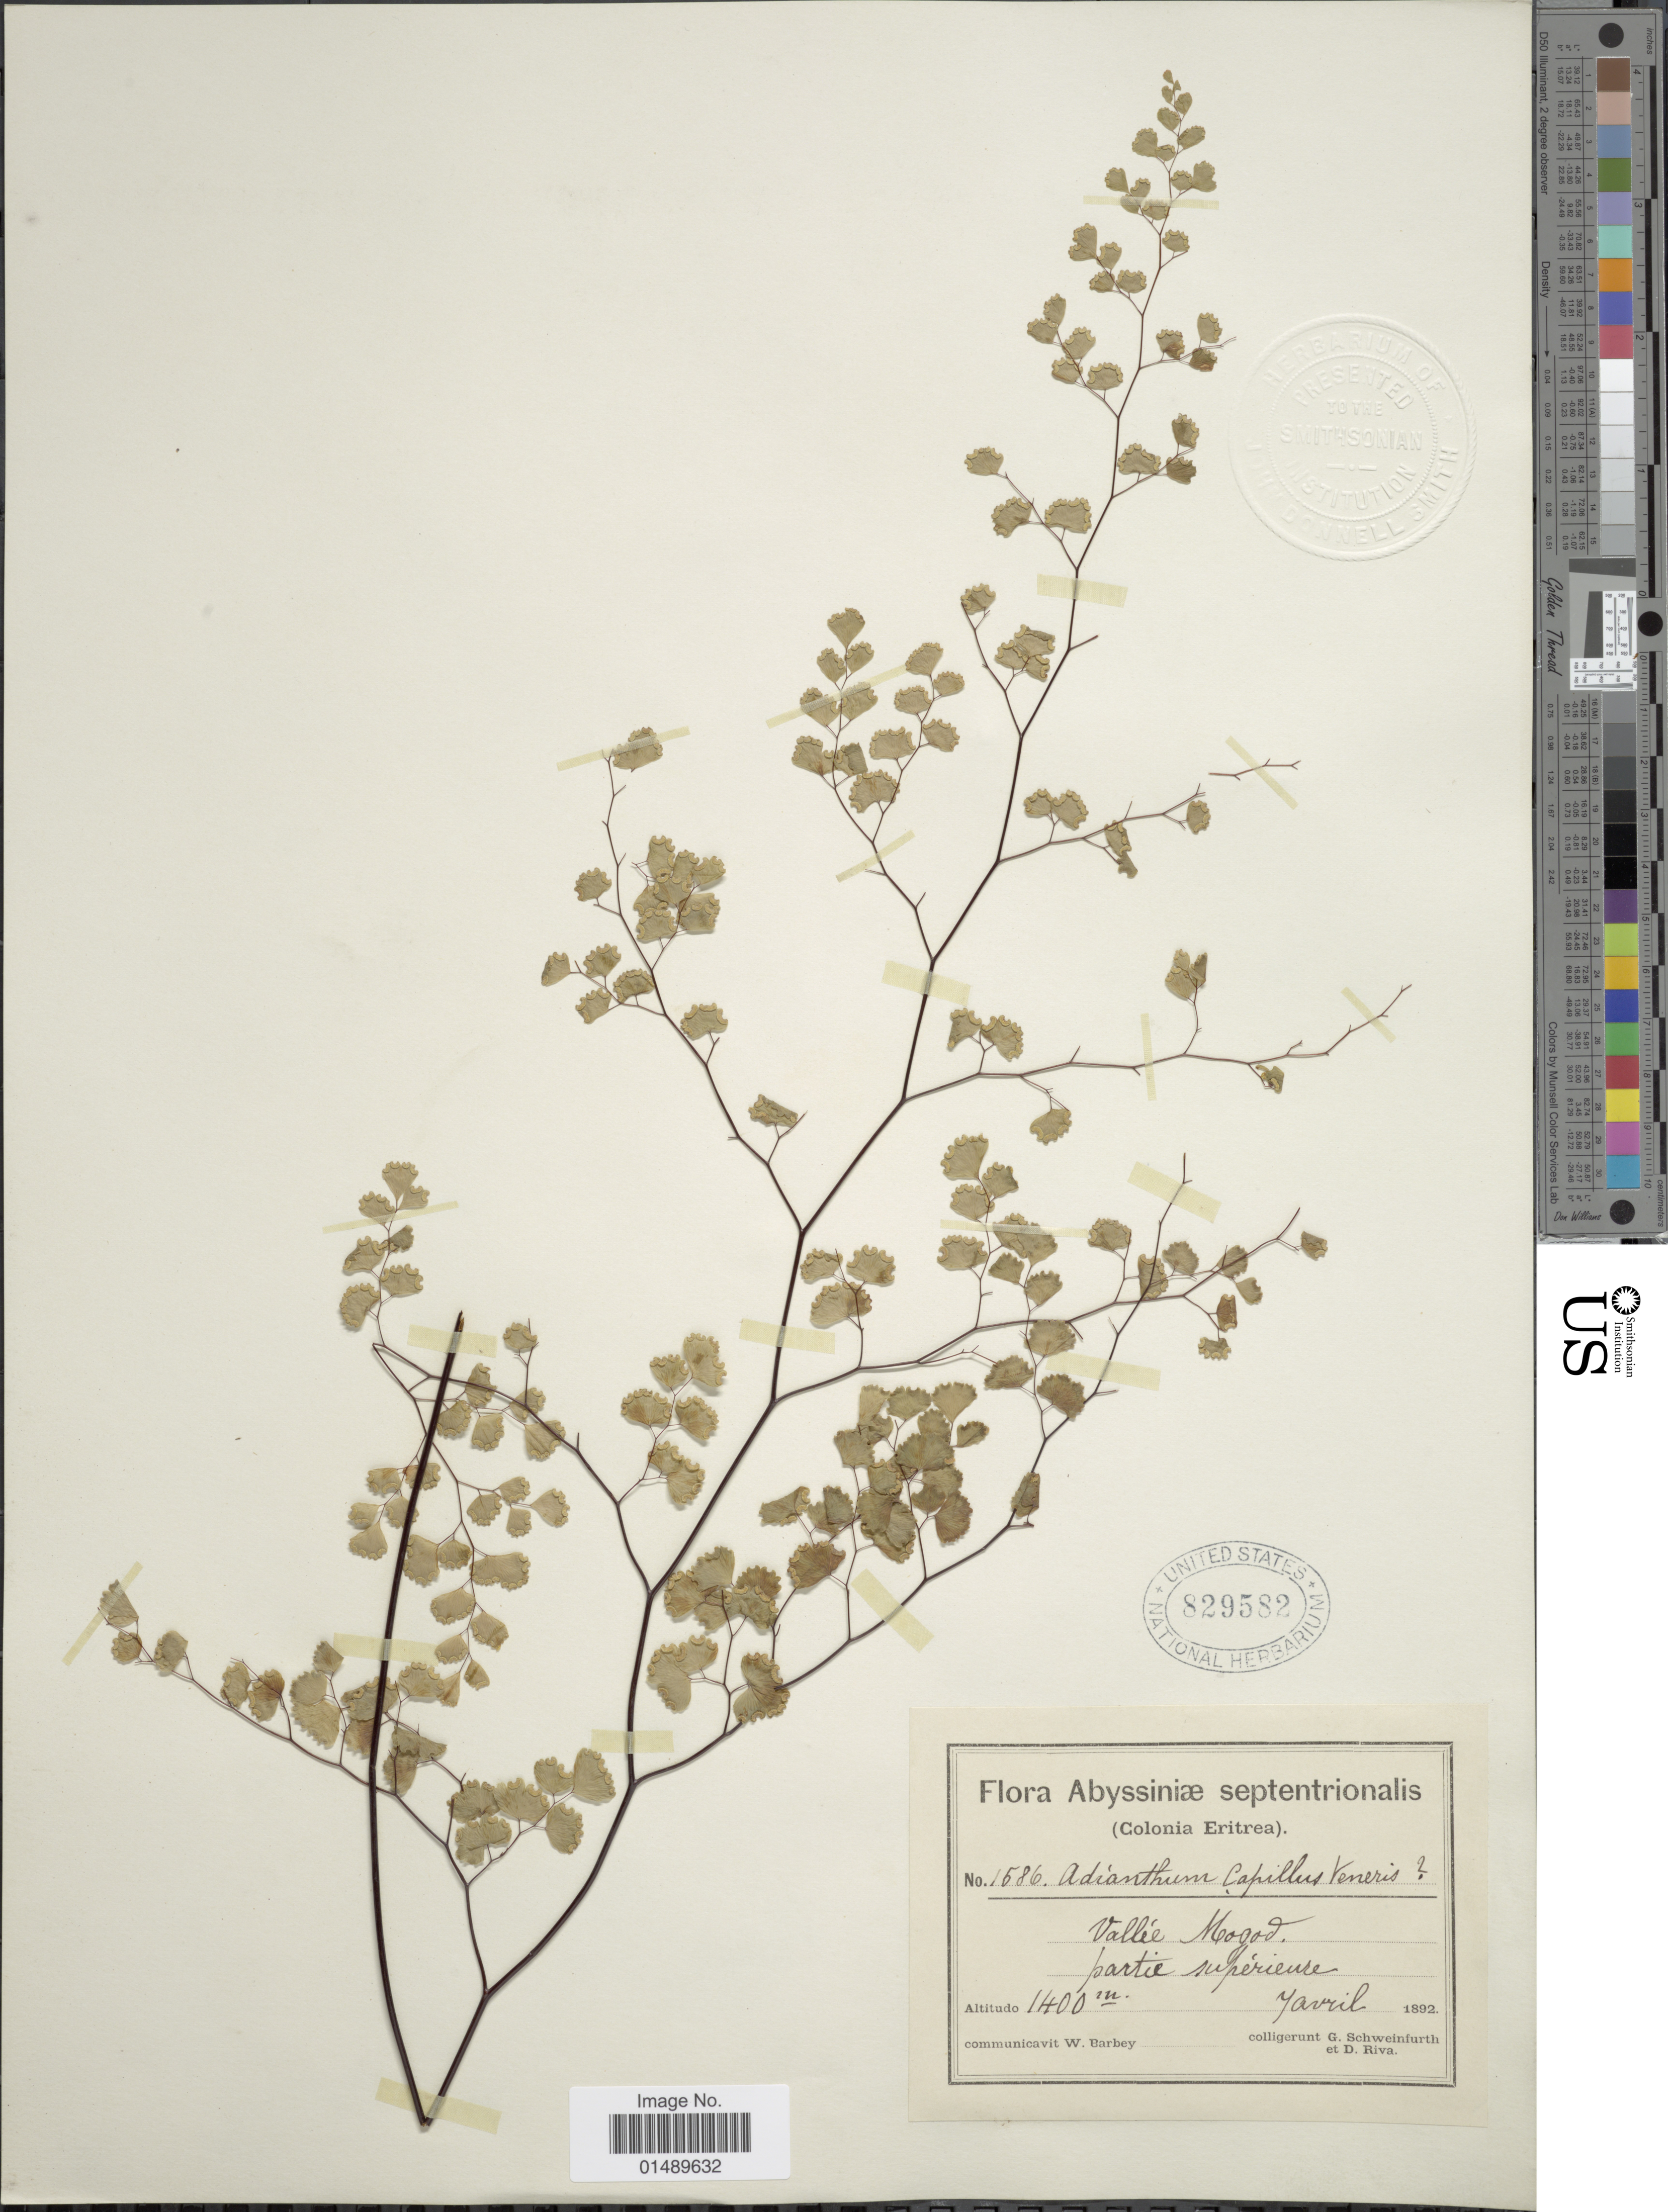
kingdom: Plantae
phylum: Tracheophyta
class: Polypodiopsida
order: Polypodiales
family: Pteridaceae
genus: Adiantum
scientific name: Adiantum poiretii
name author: Wikstr.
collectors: G. A. Schweinfurth (herbarium) & D. Riva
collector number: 1586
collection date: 1892-04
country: Eritrea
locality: Abyssiniae septentrionalis, Vallie Mogod. [interpreted]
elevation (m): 1400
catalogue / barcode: US 829582